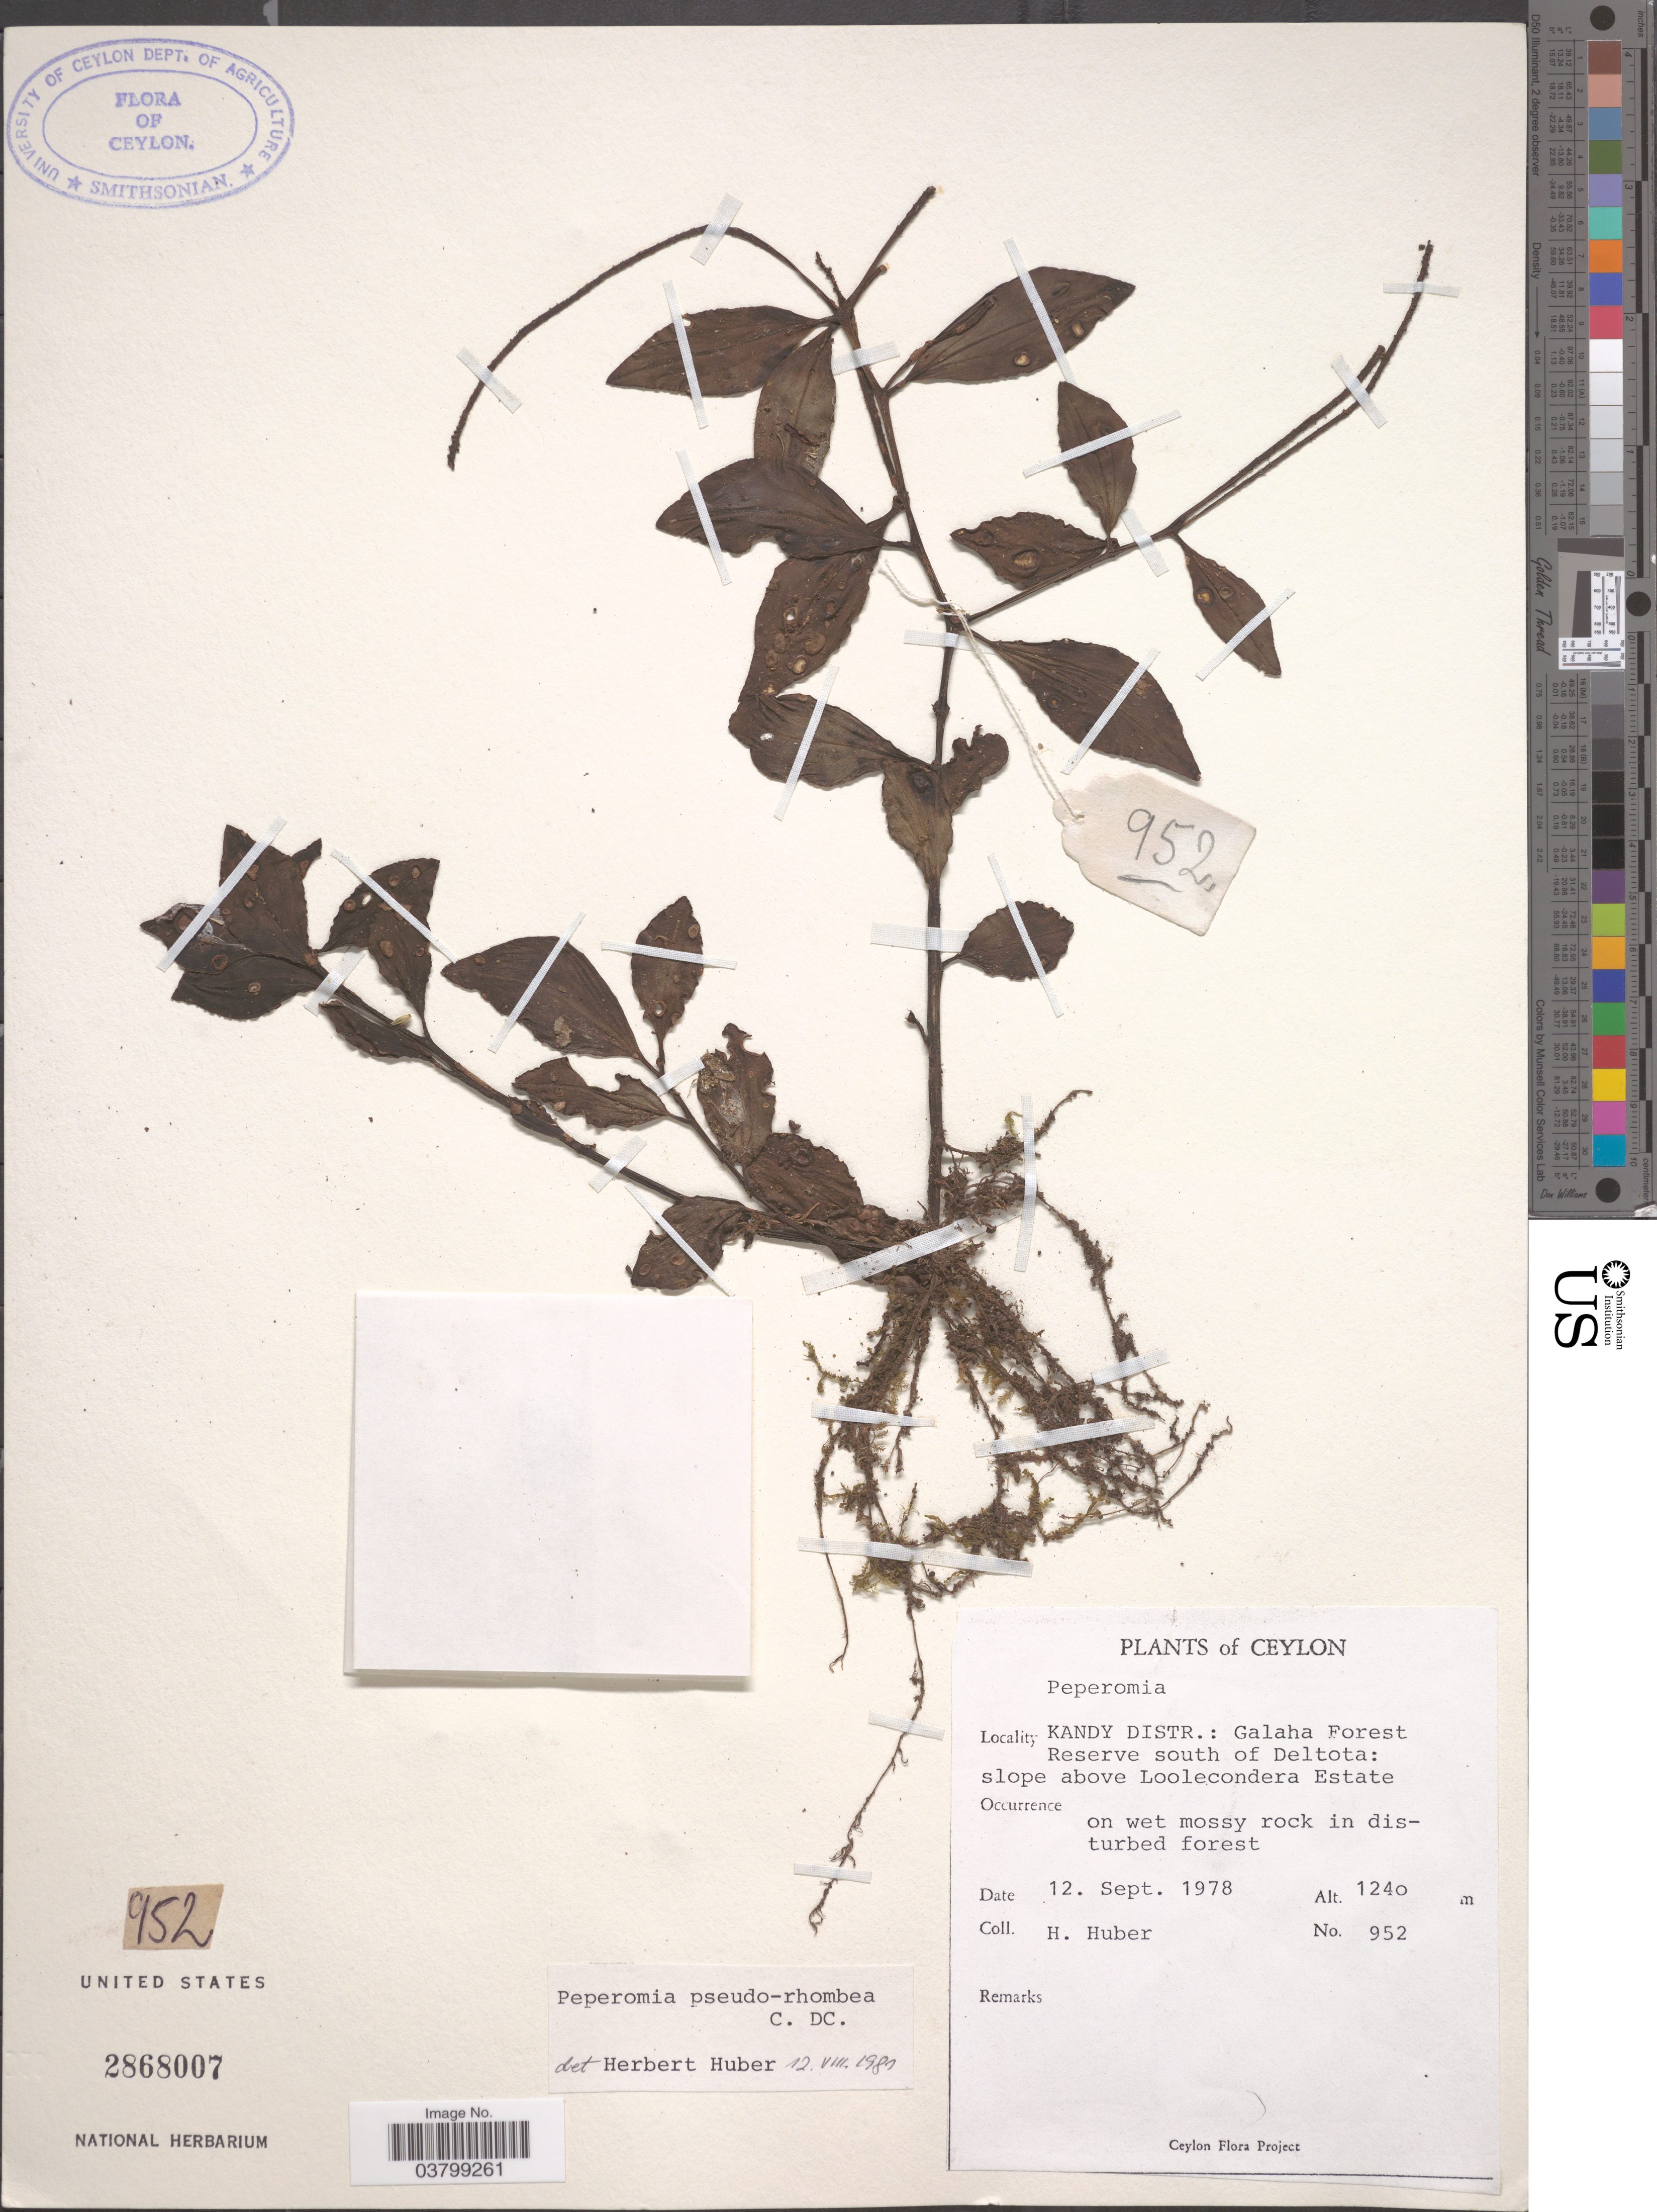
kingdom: Plantae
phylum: Tracheophyta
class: Magnoliopsida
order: Piperales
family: Piperaceae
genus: Peperomia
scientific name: Peperomia pseudorhombea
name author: C. DC.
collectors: H. Huber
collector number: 952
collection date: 1978-09-12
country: Sri Lanka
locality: Ceylon. Kandy Distr.: Galaha Forest Reserve south of Deltota: slope above Loolecondera Estate.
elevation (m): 1240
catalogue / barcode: US 2868007